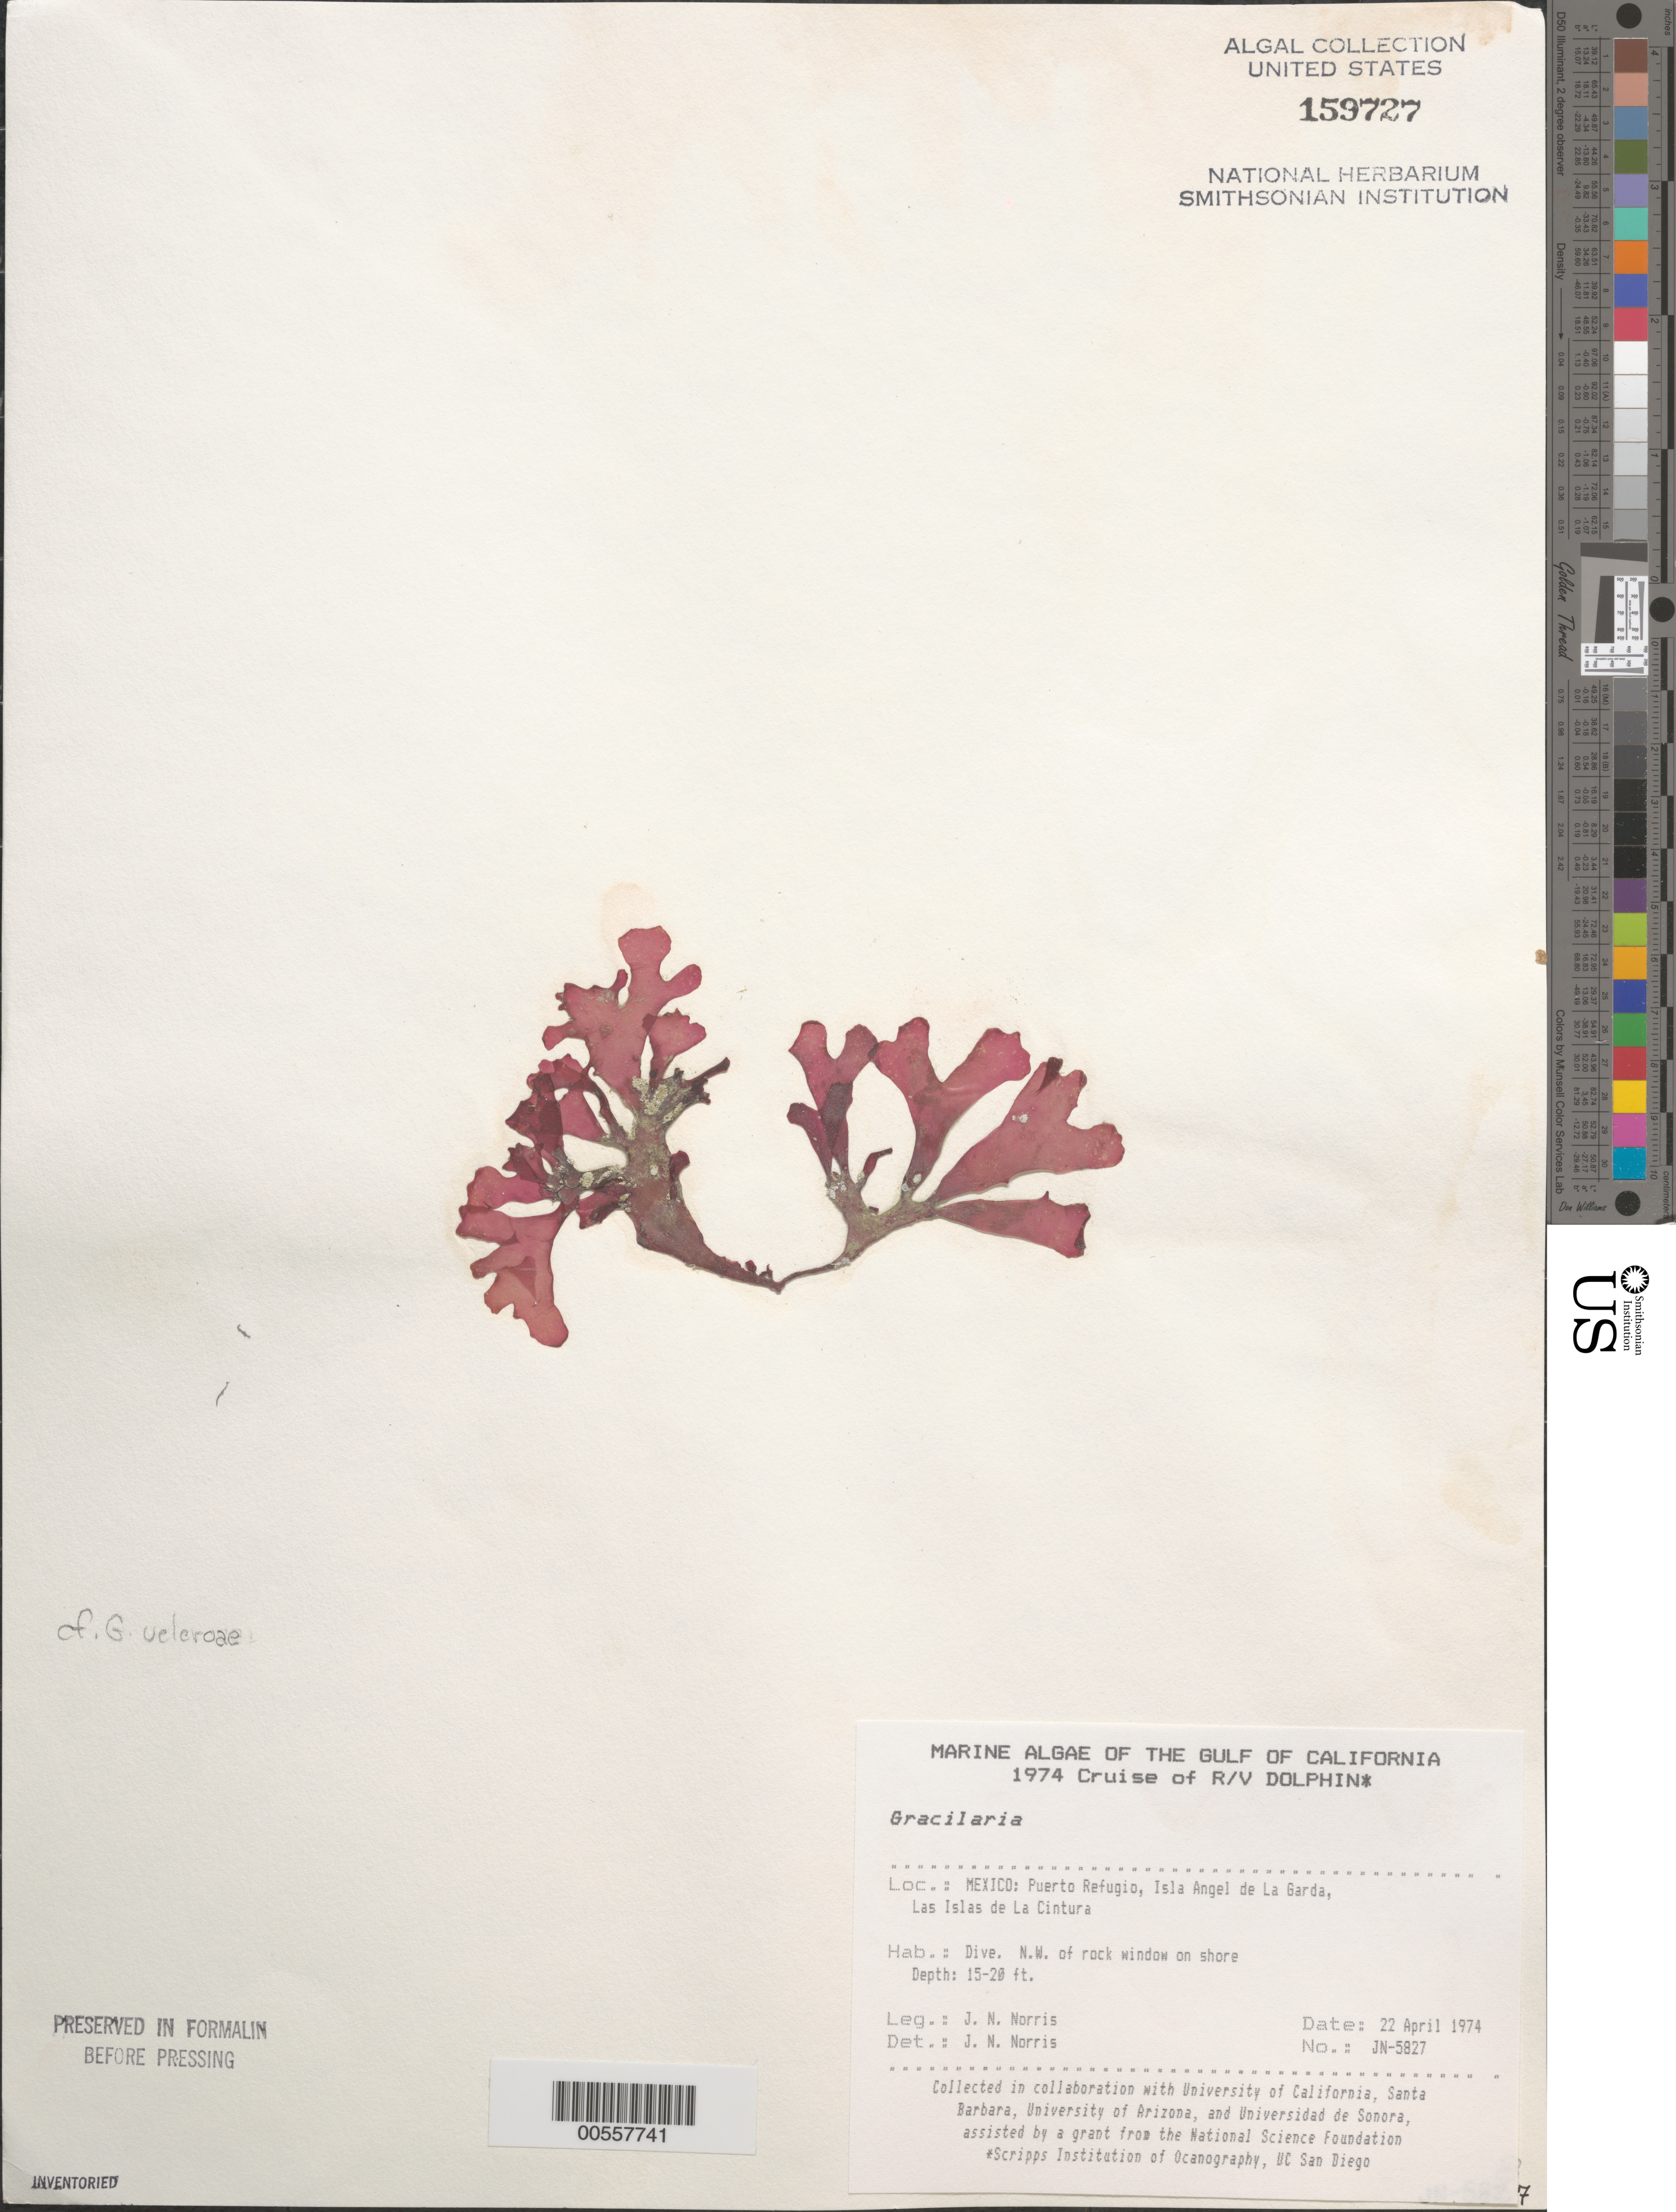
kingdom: Plantae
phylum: Rhodophyta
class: Florideophyceae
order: Gracilariales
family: Gracilariaceae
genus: Gracilaria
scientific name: Gracilaria sp.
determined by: Norris, James N.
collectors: J. N. Norris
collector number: JN-5827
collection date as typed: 22 Apr 1974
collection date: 1974-04-22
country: Mexico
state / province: Baja California Norte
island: Isla Angel de la Guarda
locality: Puerto Refugio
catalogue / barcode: US 159727